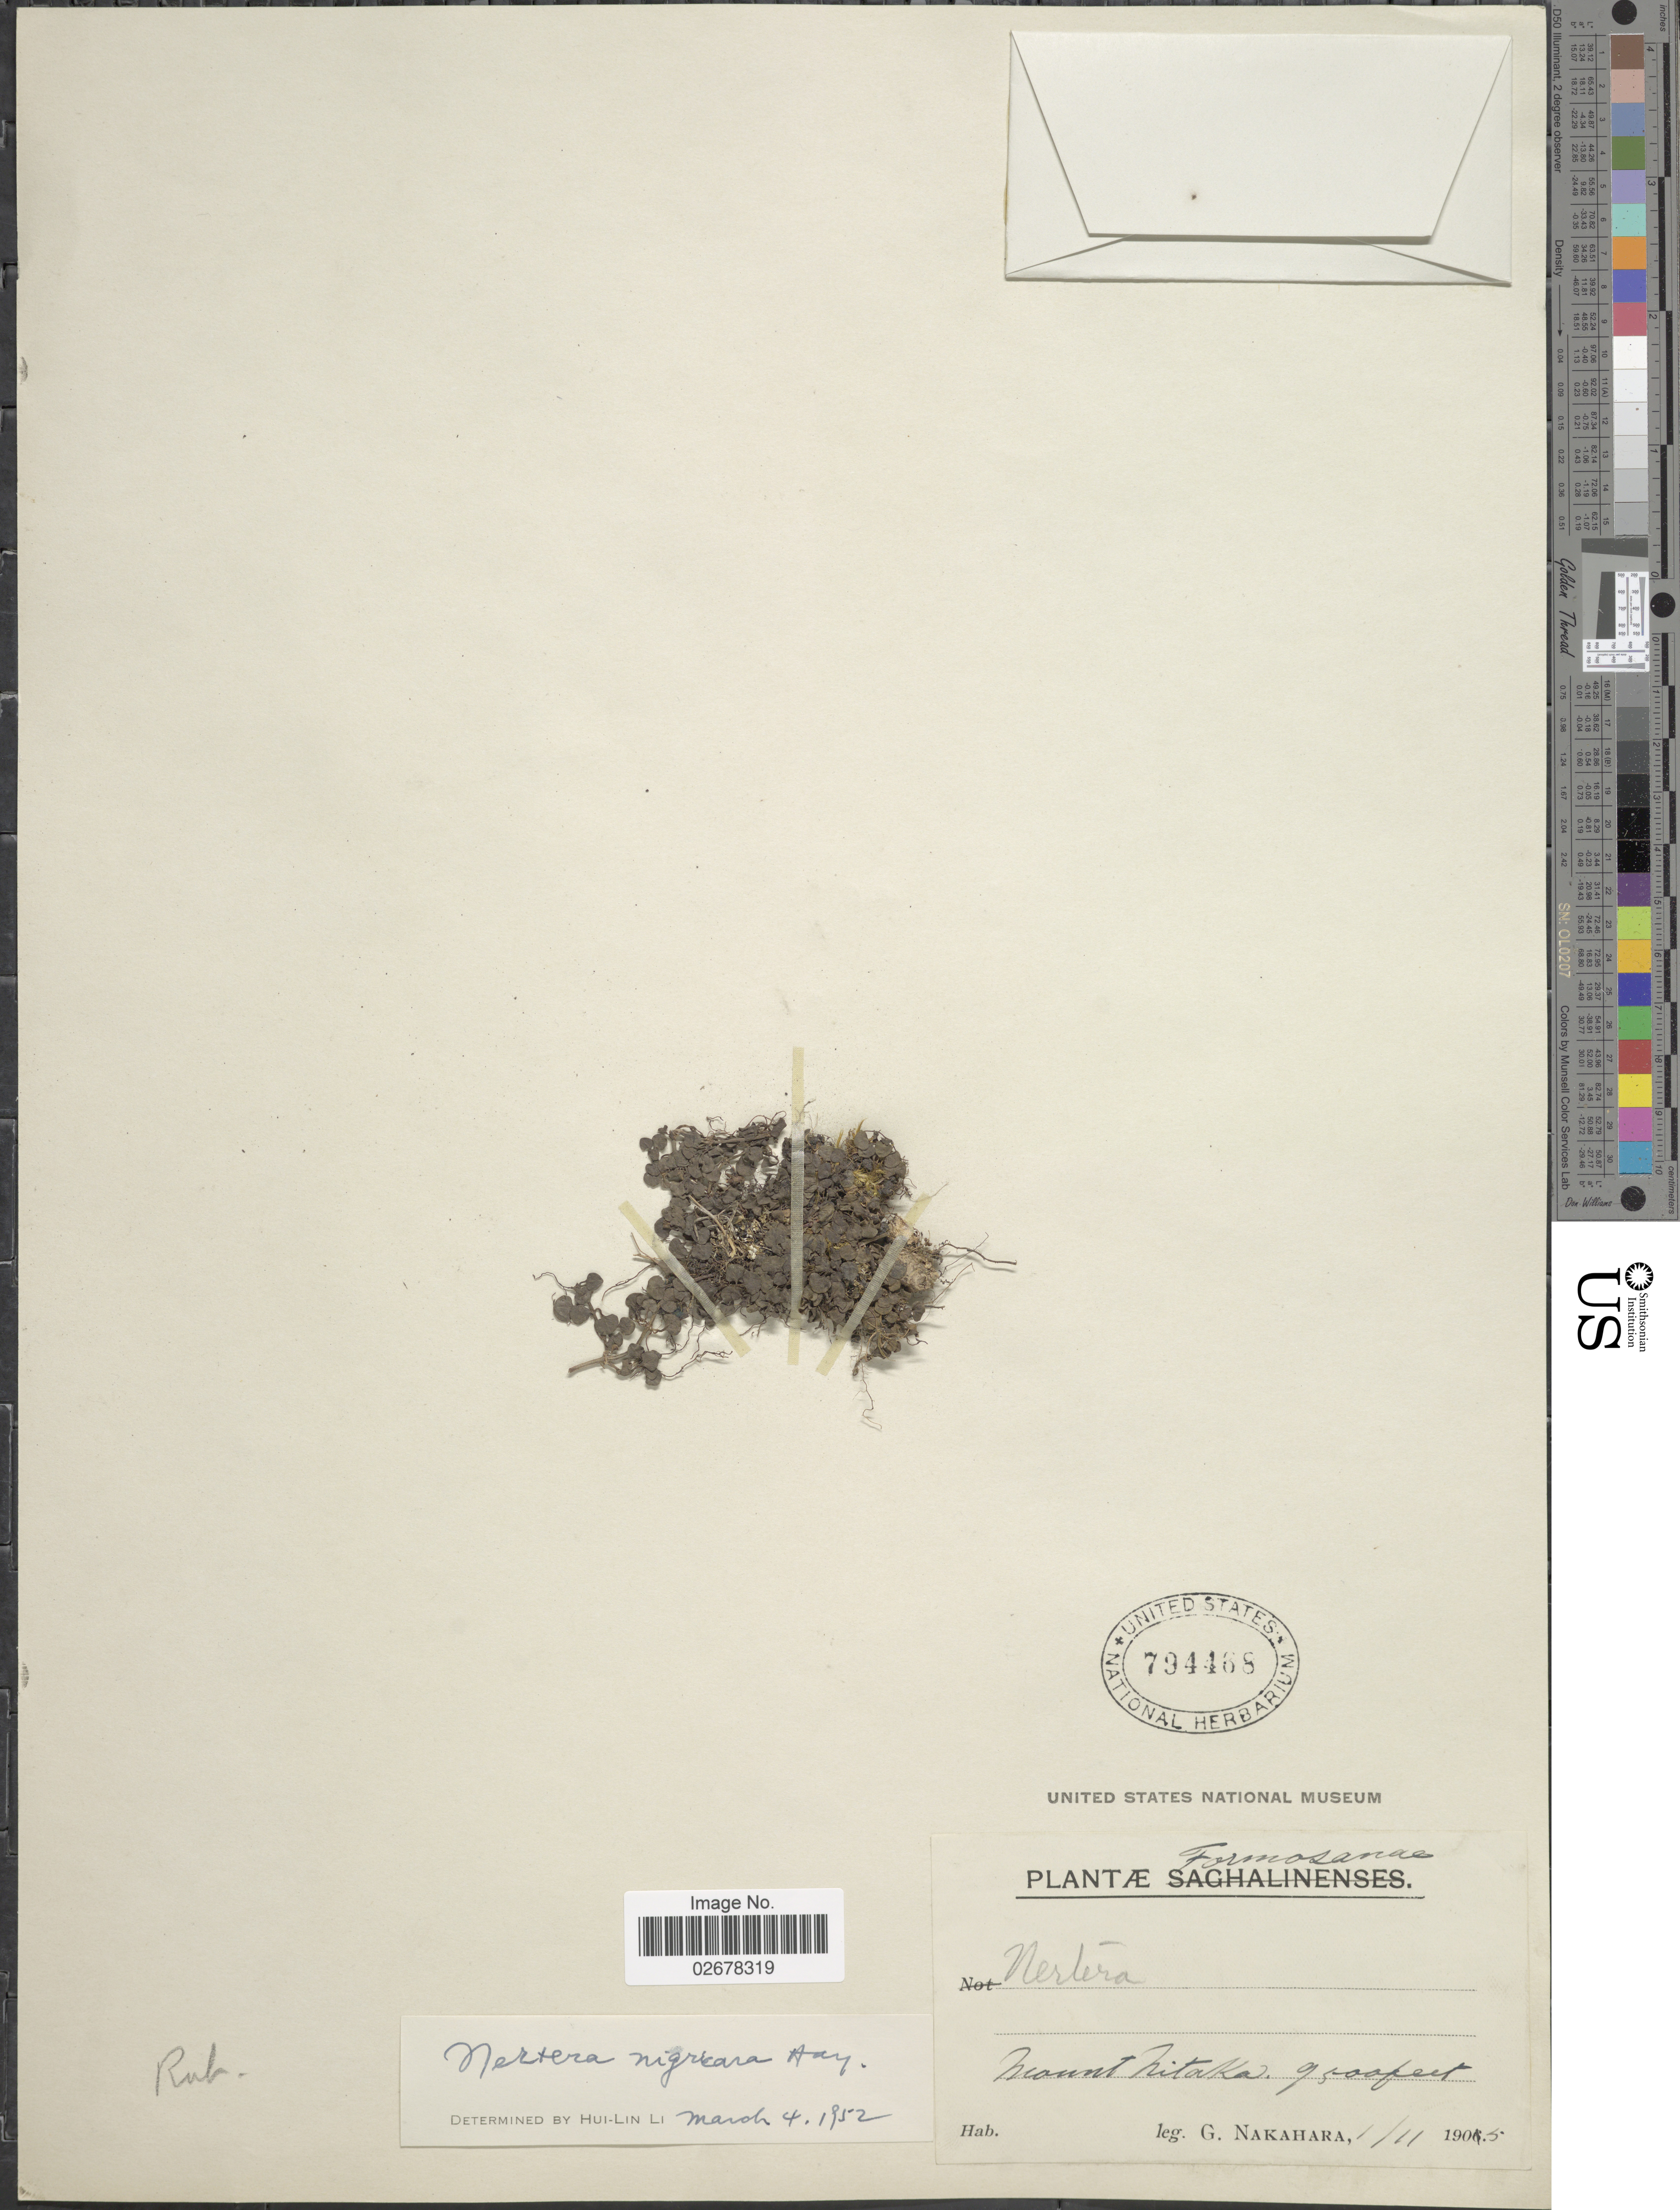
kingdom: Plantae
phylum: Tracheophyta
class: Magnoliopsida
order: Gentianales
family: Rubiaceae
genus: Nertera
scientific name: Nertera nigricarpa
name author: Hayata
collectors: G. Nakahara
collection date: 1905-11-01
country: Taiwan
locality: Formosanae, Mount Nitaka.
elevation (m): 2896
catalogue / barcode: US 794468